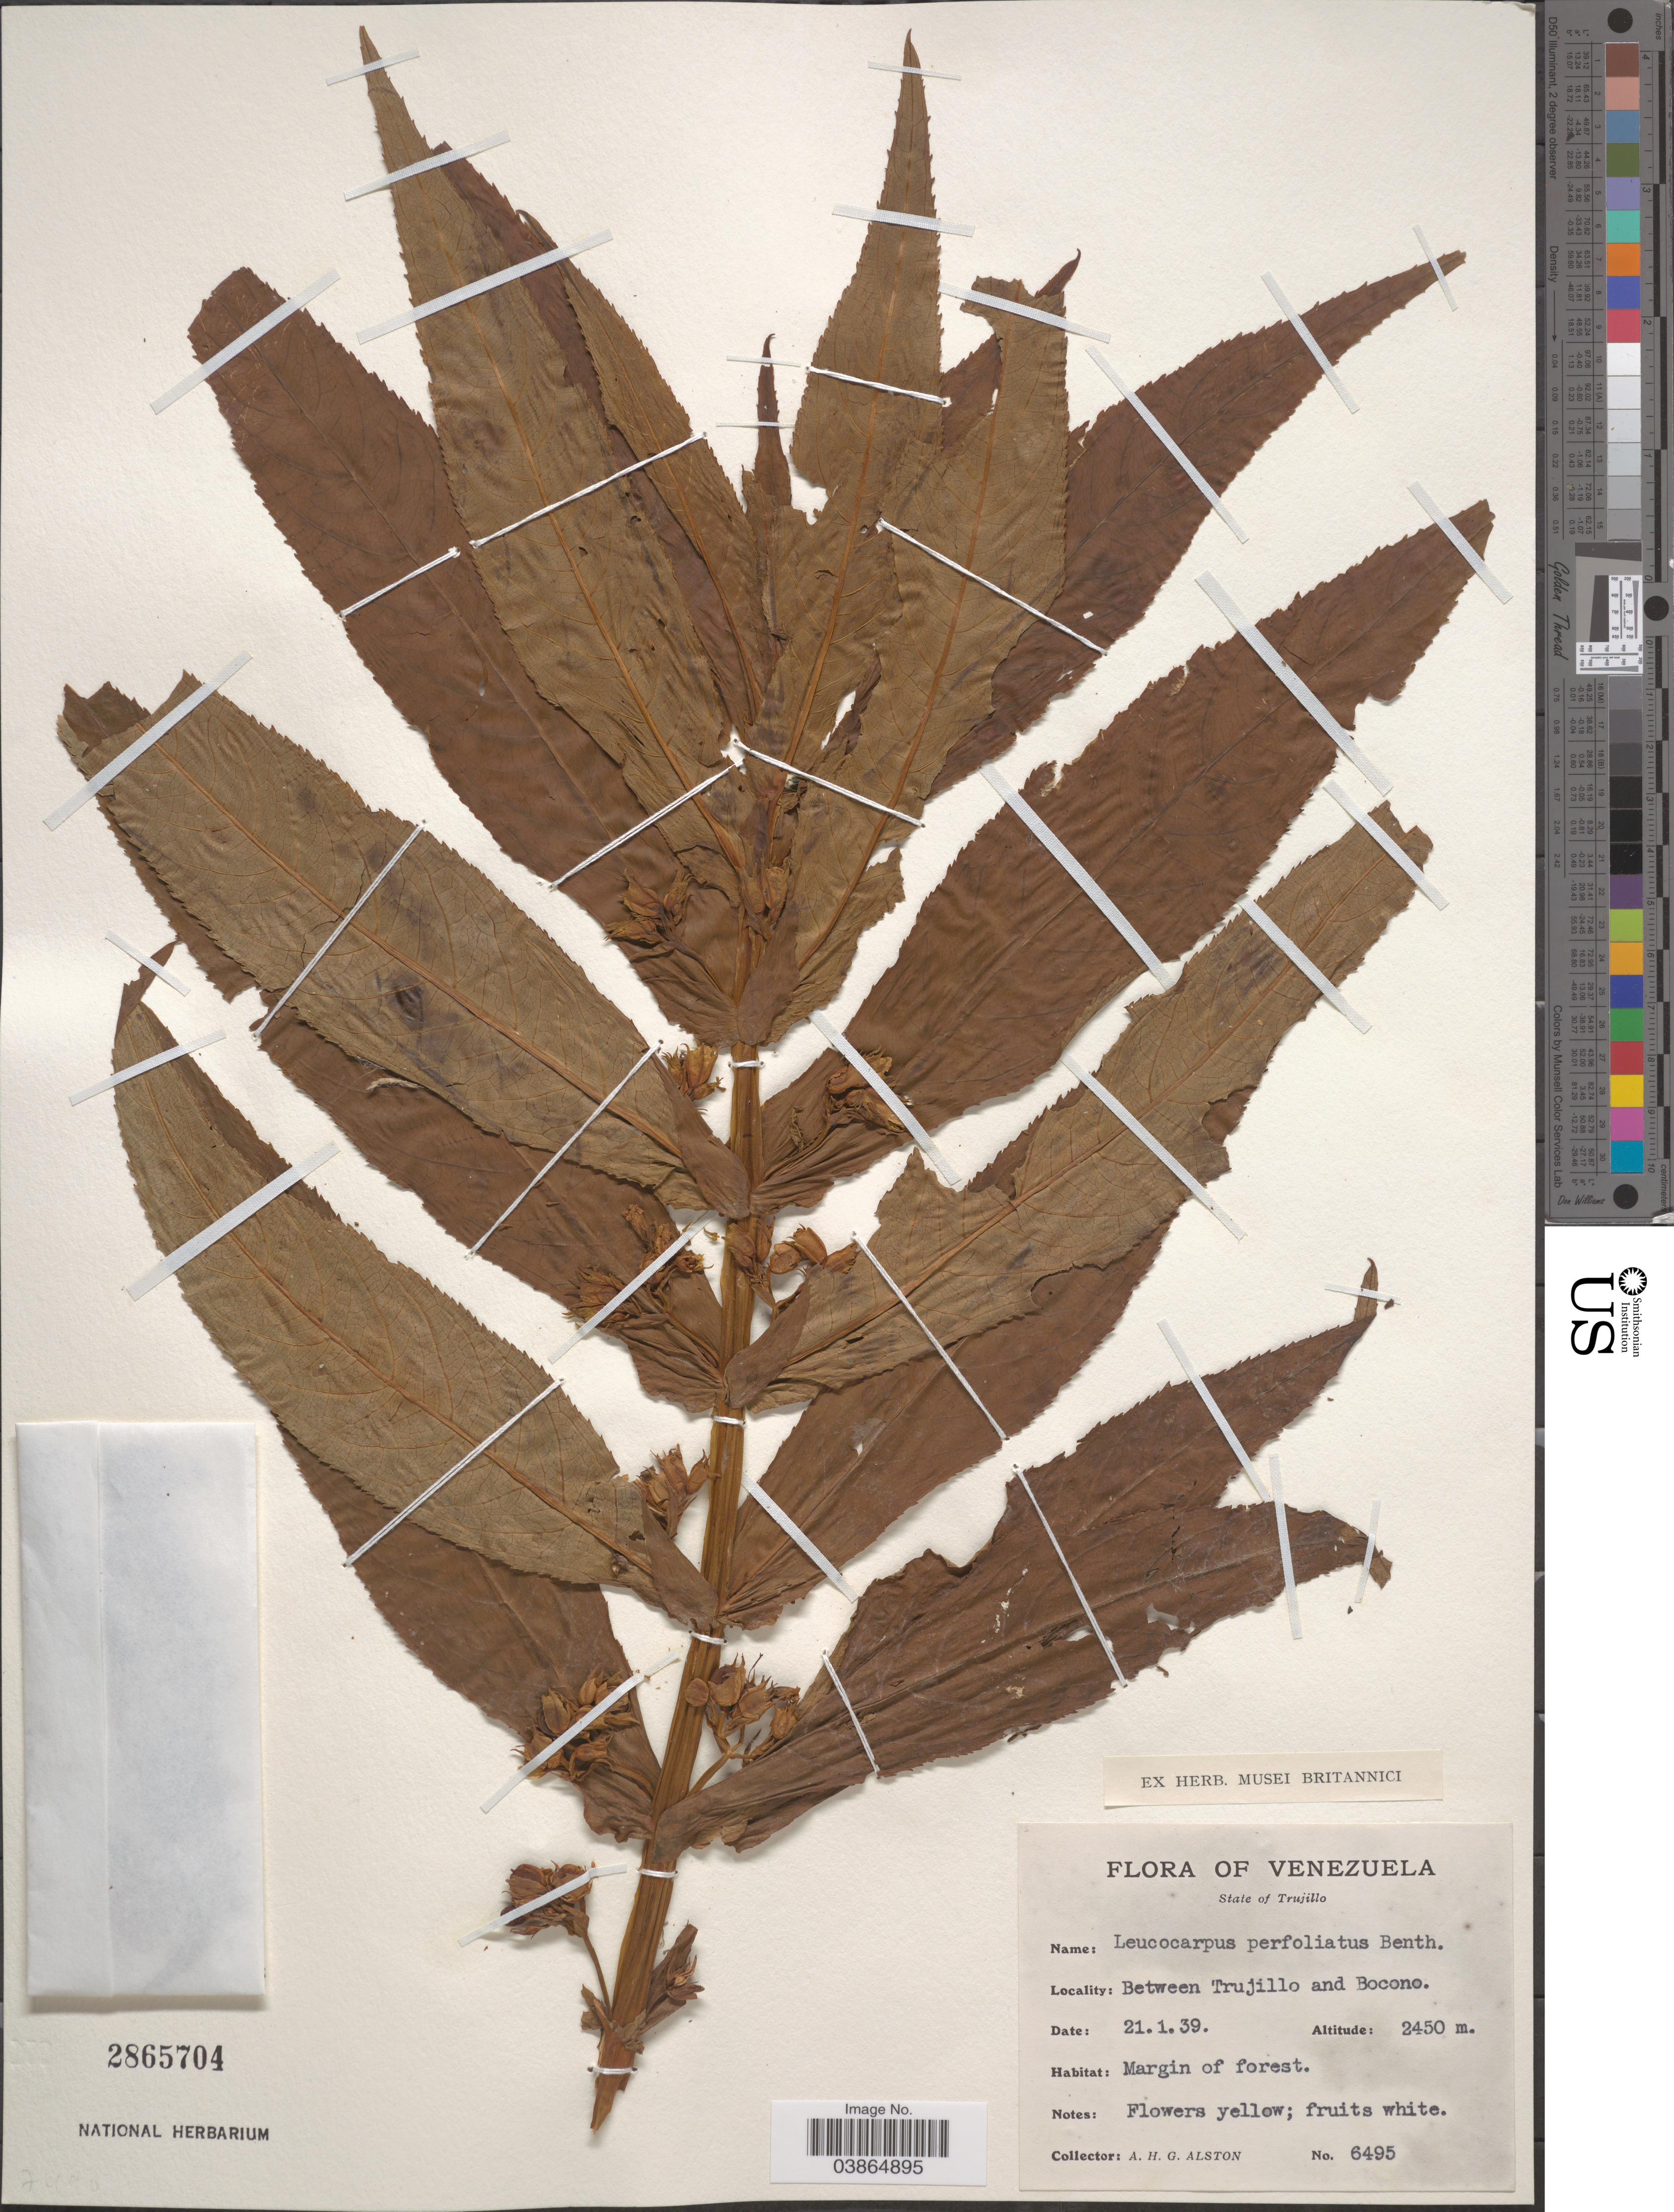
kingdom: Plantae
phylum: Tracheophyta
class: Magnoliopsida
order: Lamiales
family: Phrymaceae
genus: Leucocarpus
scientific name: Leucocarpus perfoliatus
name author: (Kunth) Benth.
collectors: A. H. Alston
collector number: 6495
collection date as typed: Transcribed d/m/y: 21/1/39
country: Venezuela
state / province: Trujillo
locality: Between Trujillo and Bocono.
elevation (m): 2450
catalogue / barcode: US 2865704